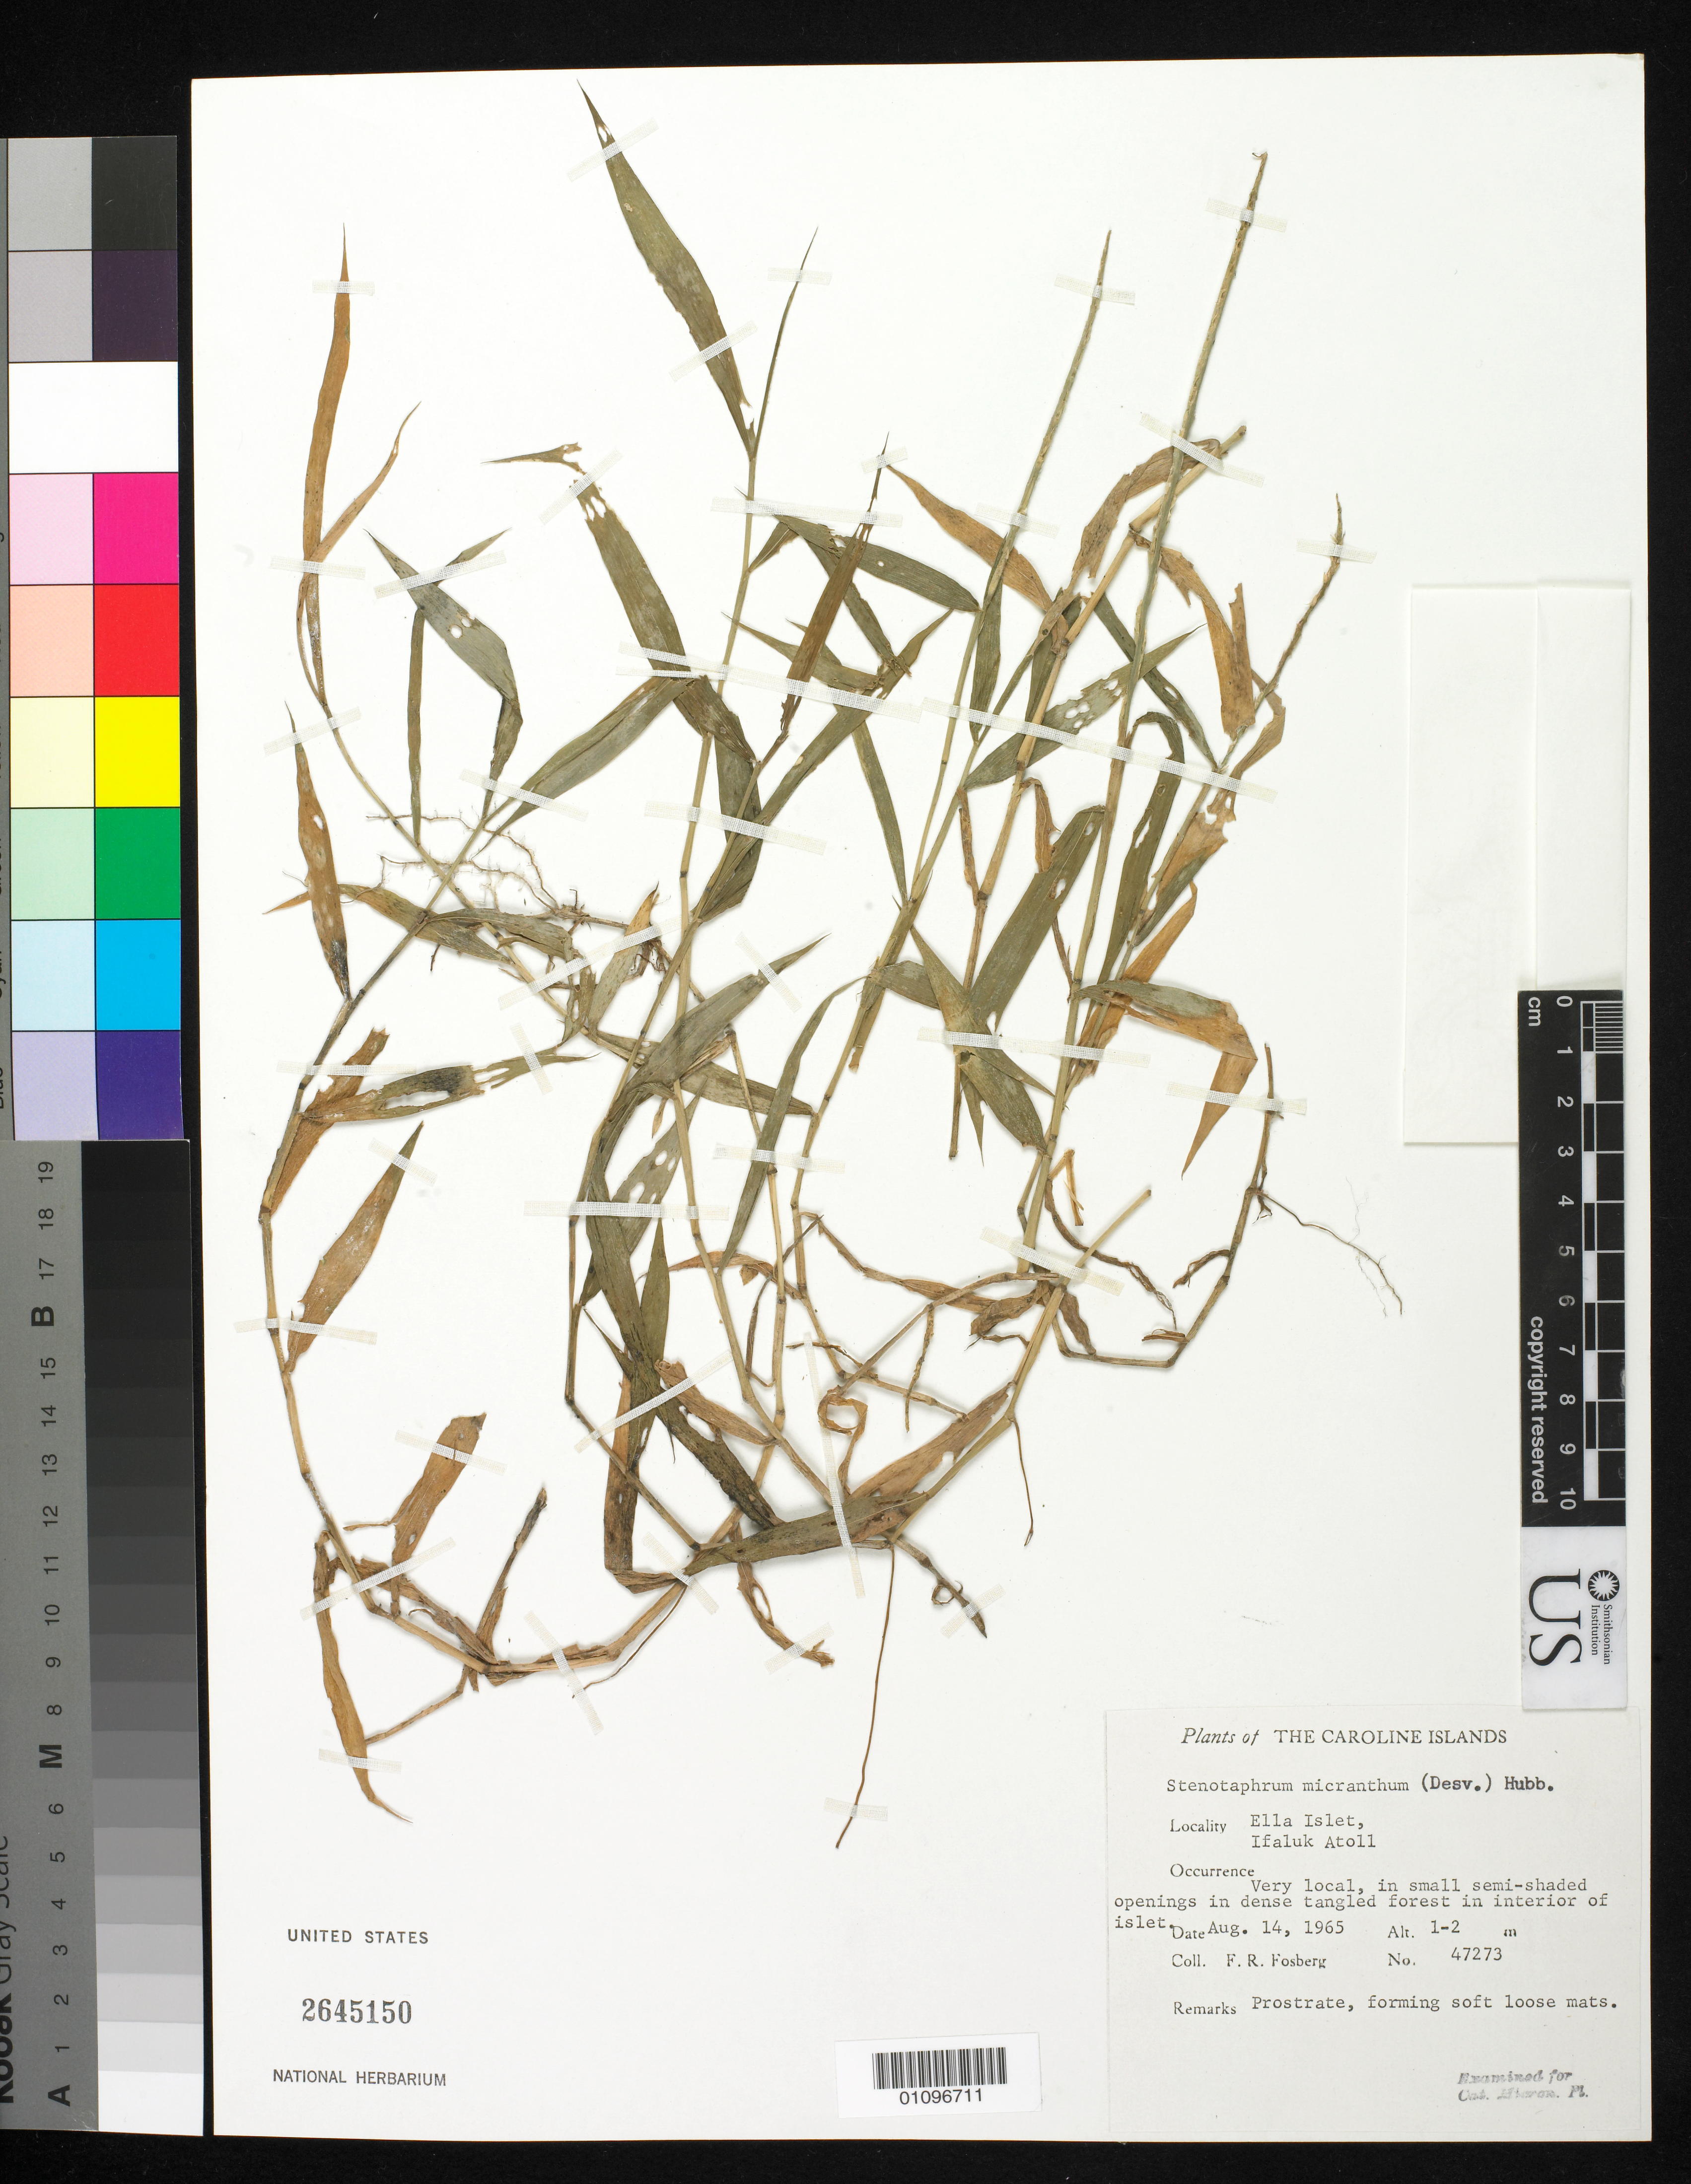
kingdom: Plantae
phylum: Tracheophyta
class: Liliopsida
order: Poales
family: Poaceae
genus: Stenotaphrum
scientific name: Stenotaphrum micranthum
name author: (Desv.) C.E. Hubb.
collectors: F. R. Fosberg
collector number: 47273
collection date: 1965-08-14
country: Micronesia, Federated States of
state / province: Yap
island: Ifalik (Ifaluk) Atoll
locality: Ella Islet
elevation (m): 1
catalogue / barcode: US 47273